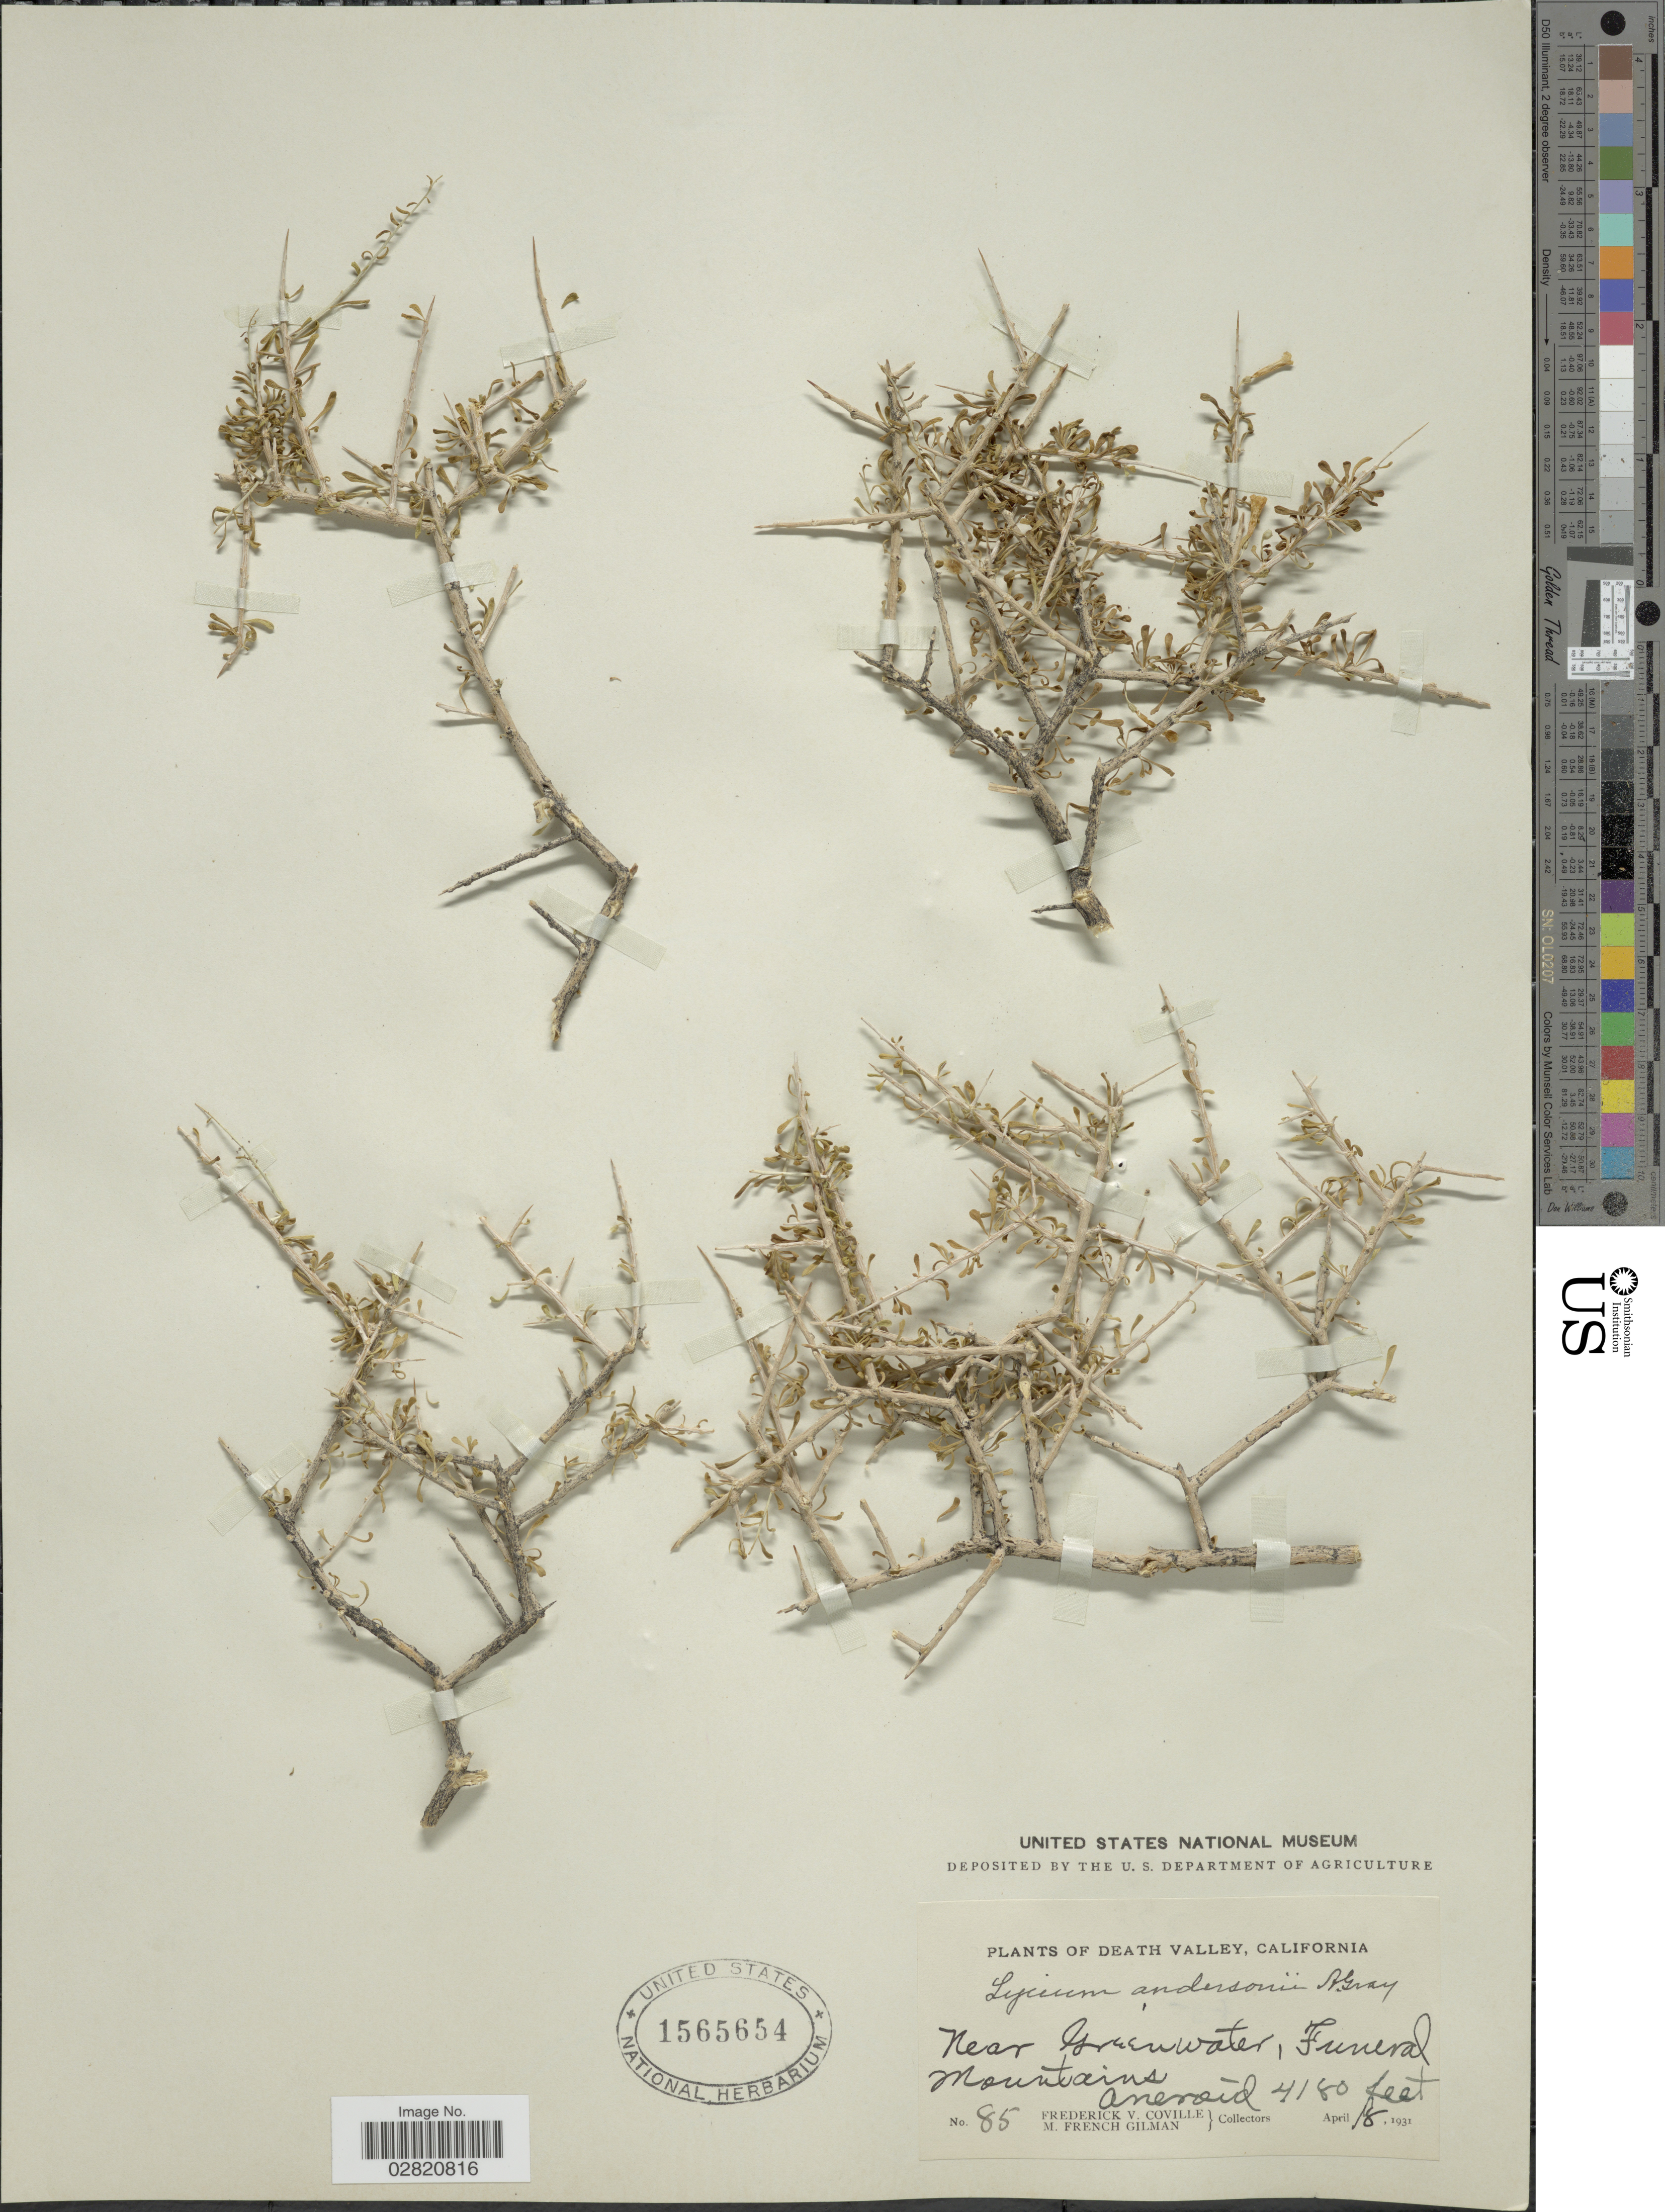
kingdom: Plantae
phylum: Tracheophyta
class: Magnoliopsida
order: Solanales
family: Solanaceae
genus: Lycium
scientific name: Lycium andersonii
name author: A. Gray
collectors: F. V. Coville & M. F. Gilman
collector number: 85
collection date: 1931-04-18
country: United States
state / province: California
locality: Death Valley. Near Greenwater, Funeral Mountains. Aneroid.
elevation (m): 1274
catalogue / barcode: US 1565654